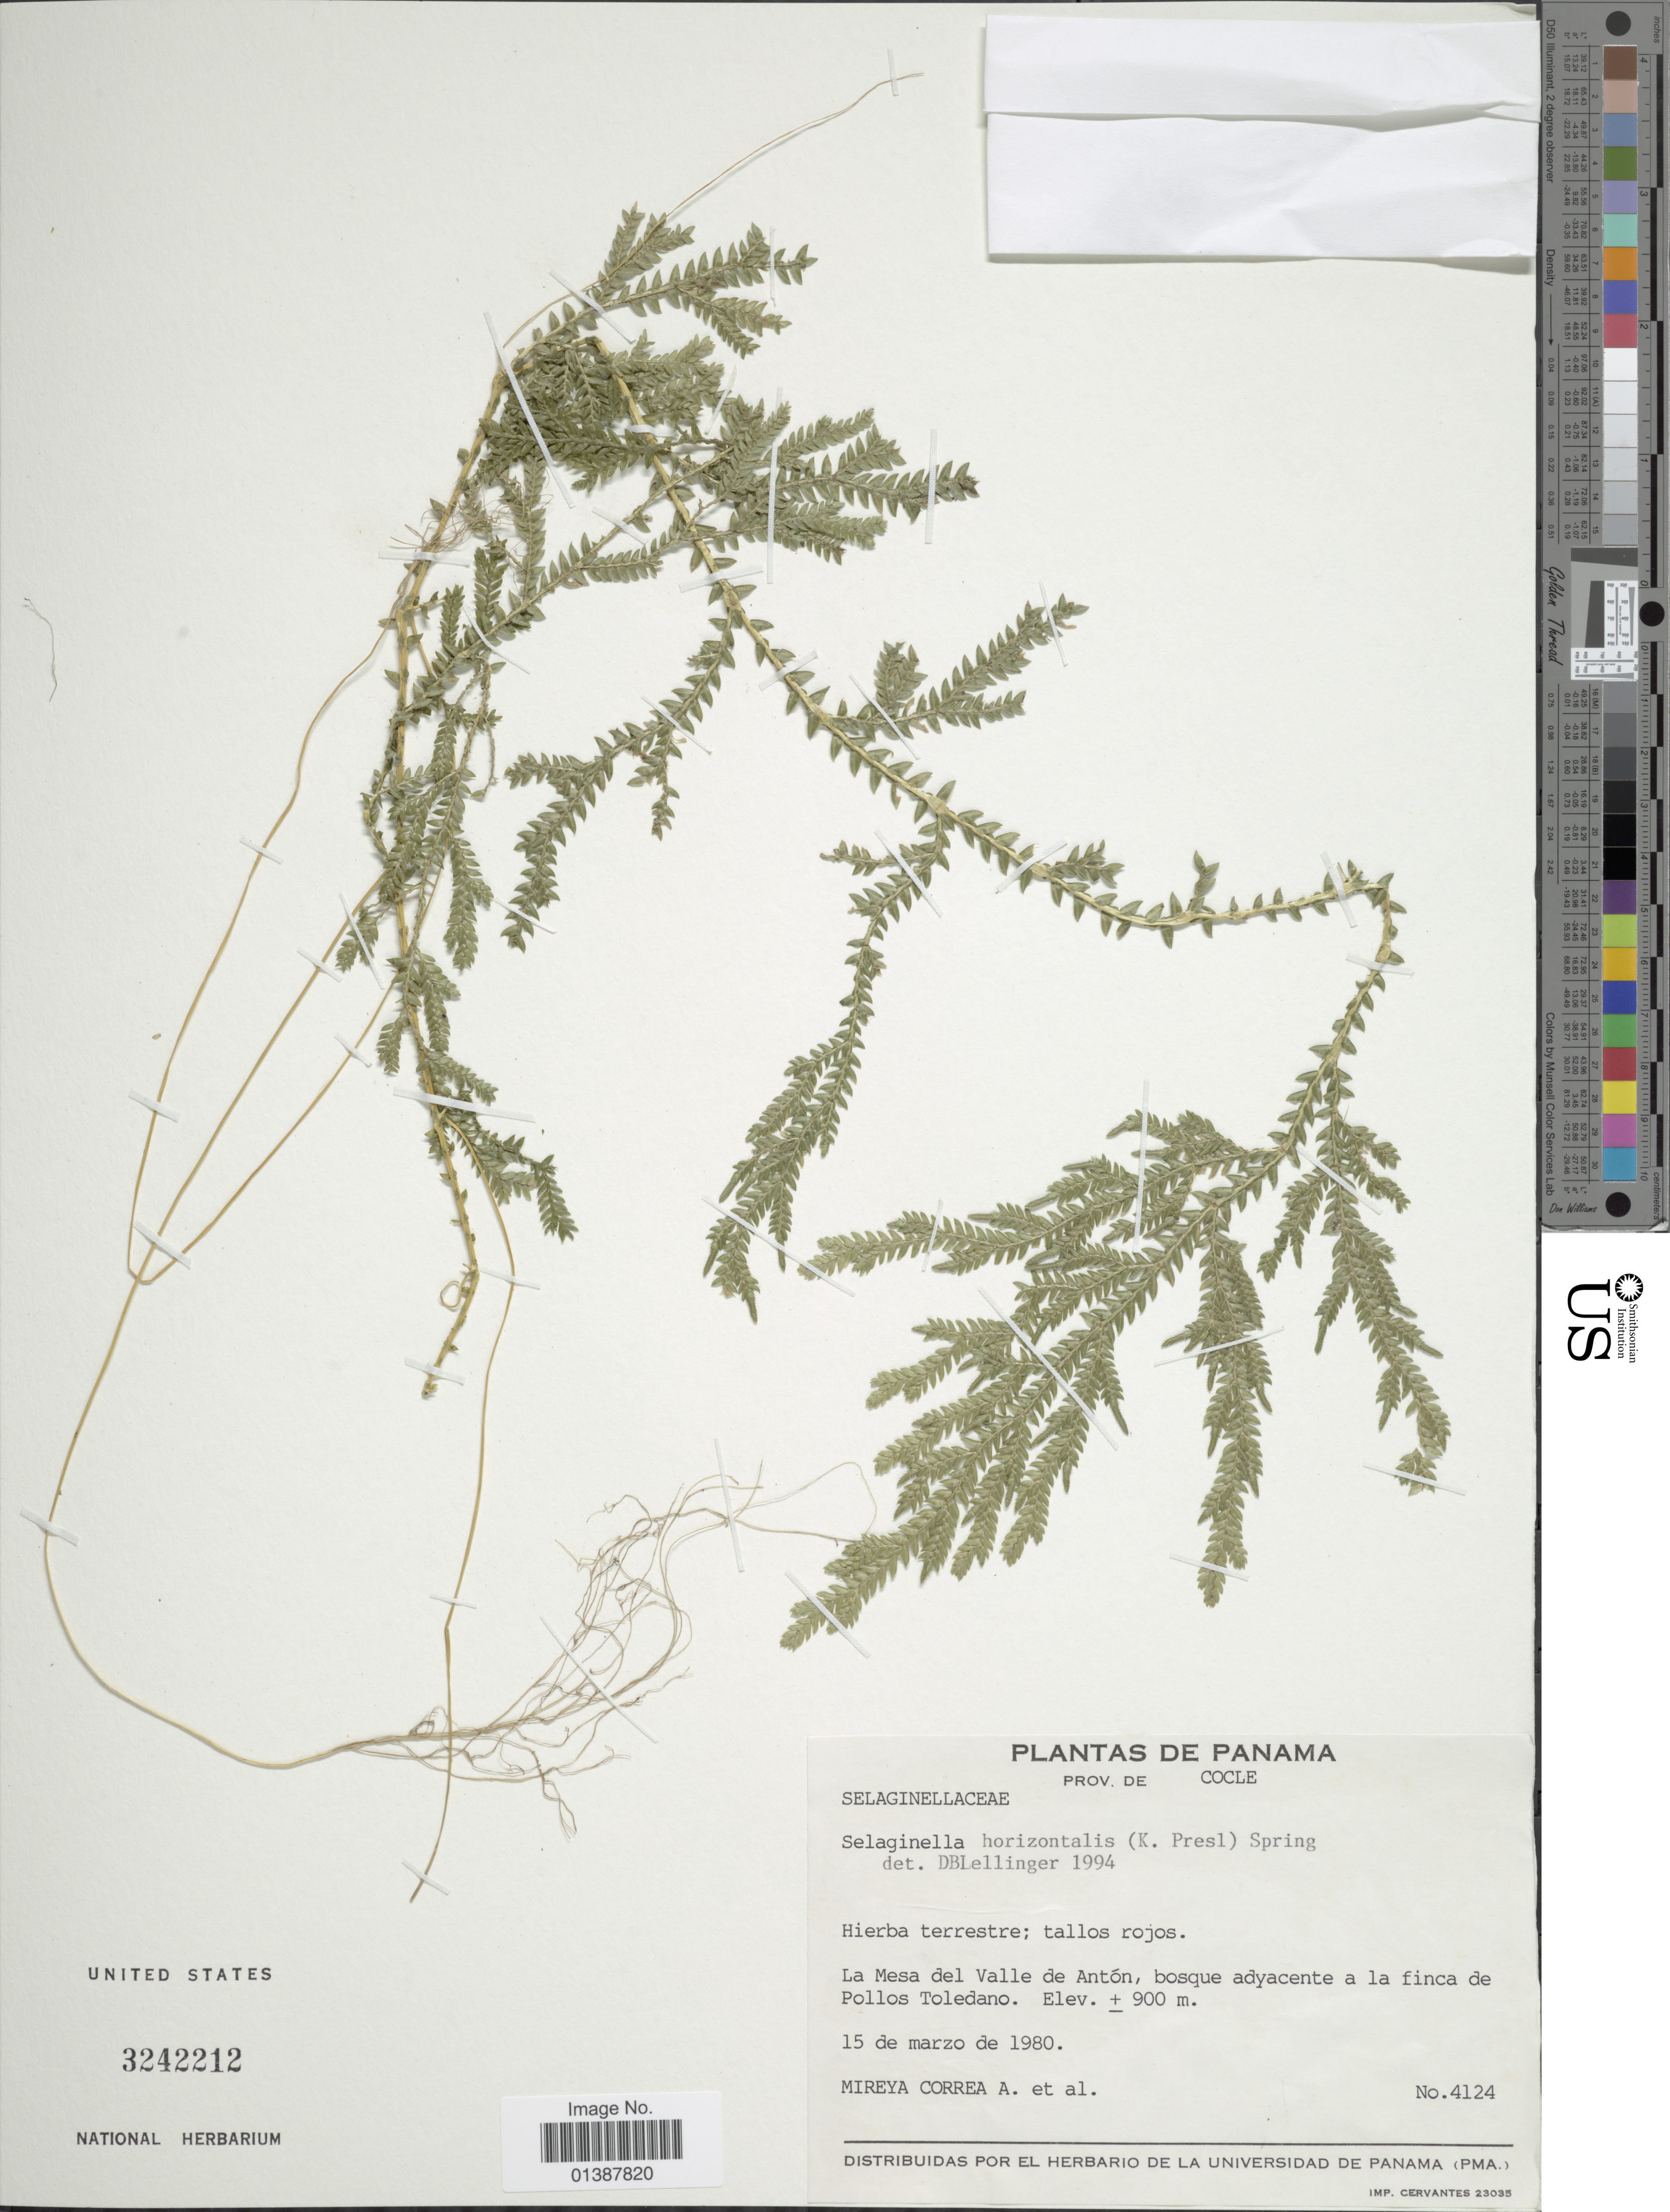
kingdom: Plantae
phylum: Tracheophyta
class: Lycopodiopsida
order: Selaginellales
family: Selaginellaceae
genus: Selaginella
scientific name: Selaginella horizontalis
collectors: M. D. Corrêa-A. & et al.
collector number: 4124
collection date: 1980-03-15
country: Panama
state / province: Coclé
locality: Prov. de Cocle, La Mesa del Valle de Antón, bosque adyacente a la finca de Pollos Toledano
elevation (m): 900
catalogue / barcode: US 3242212